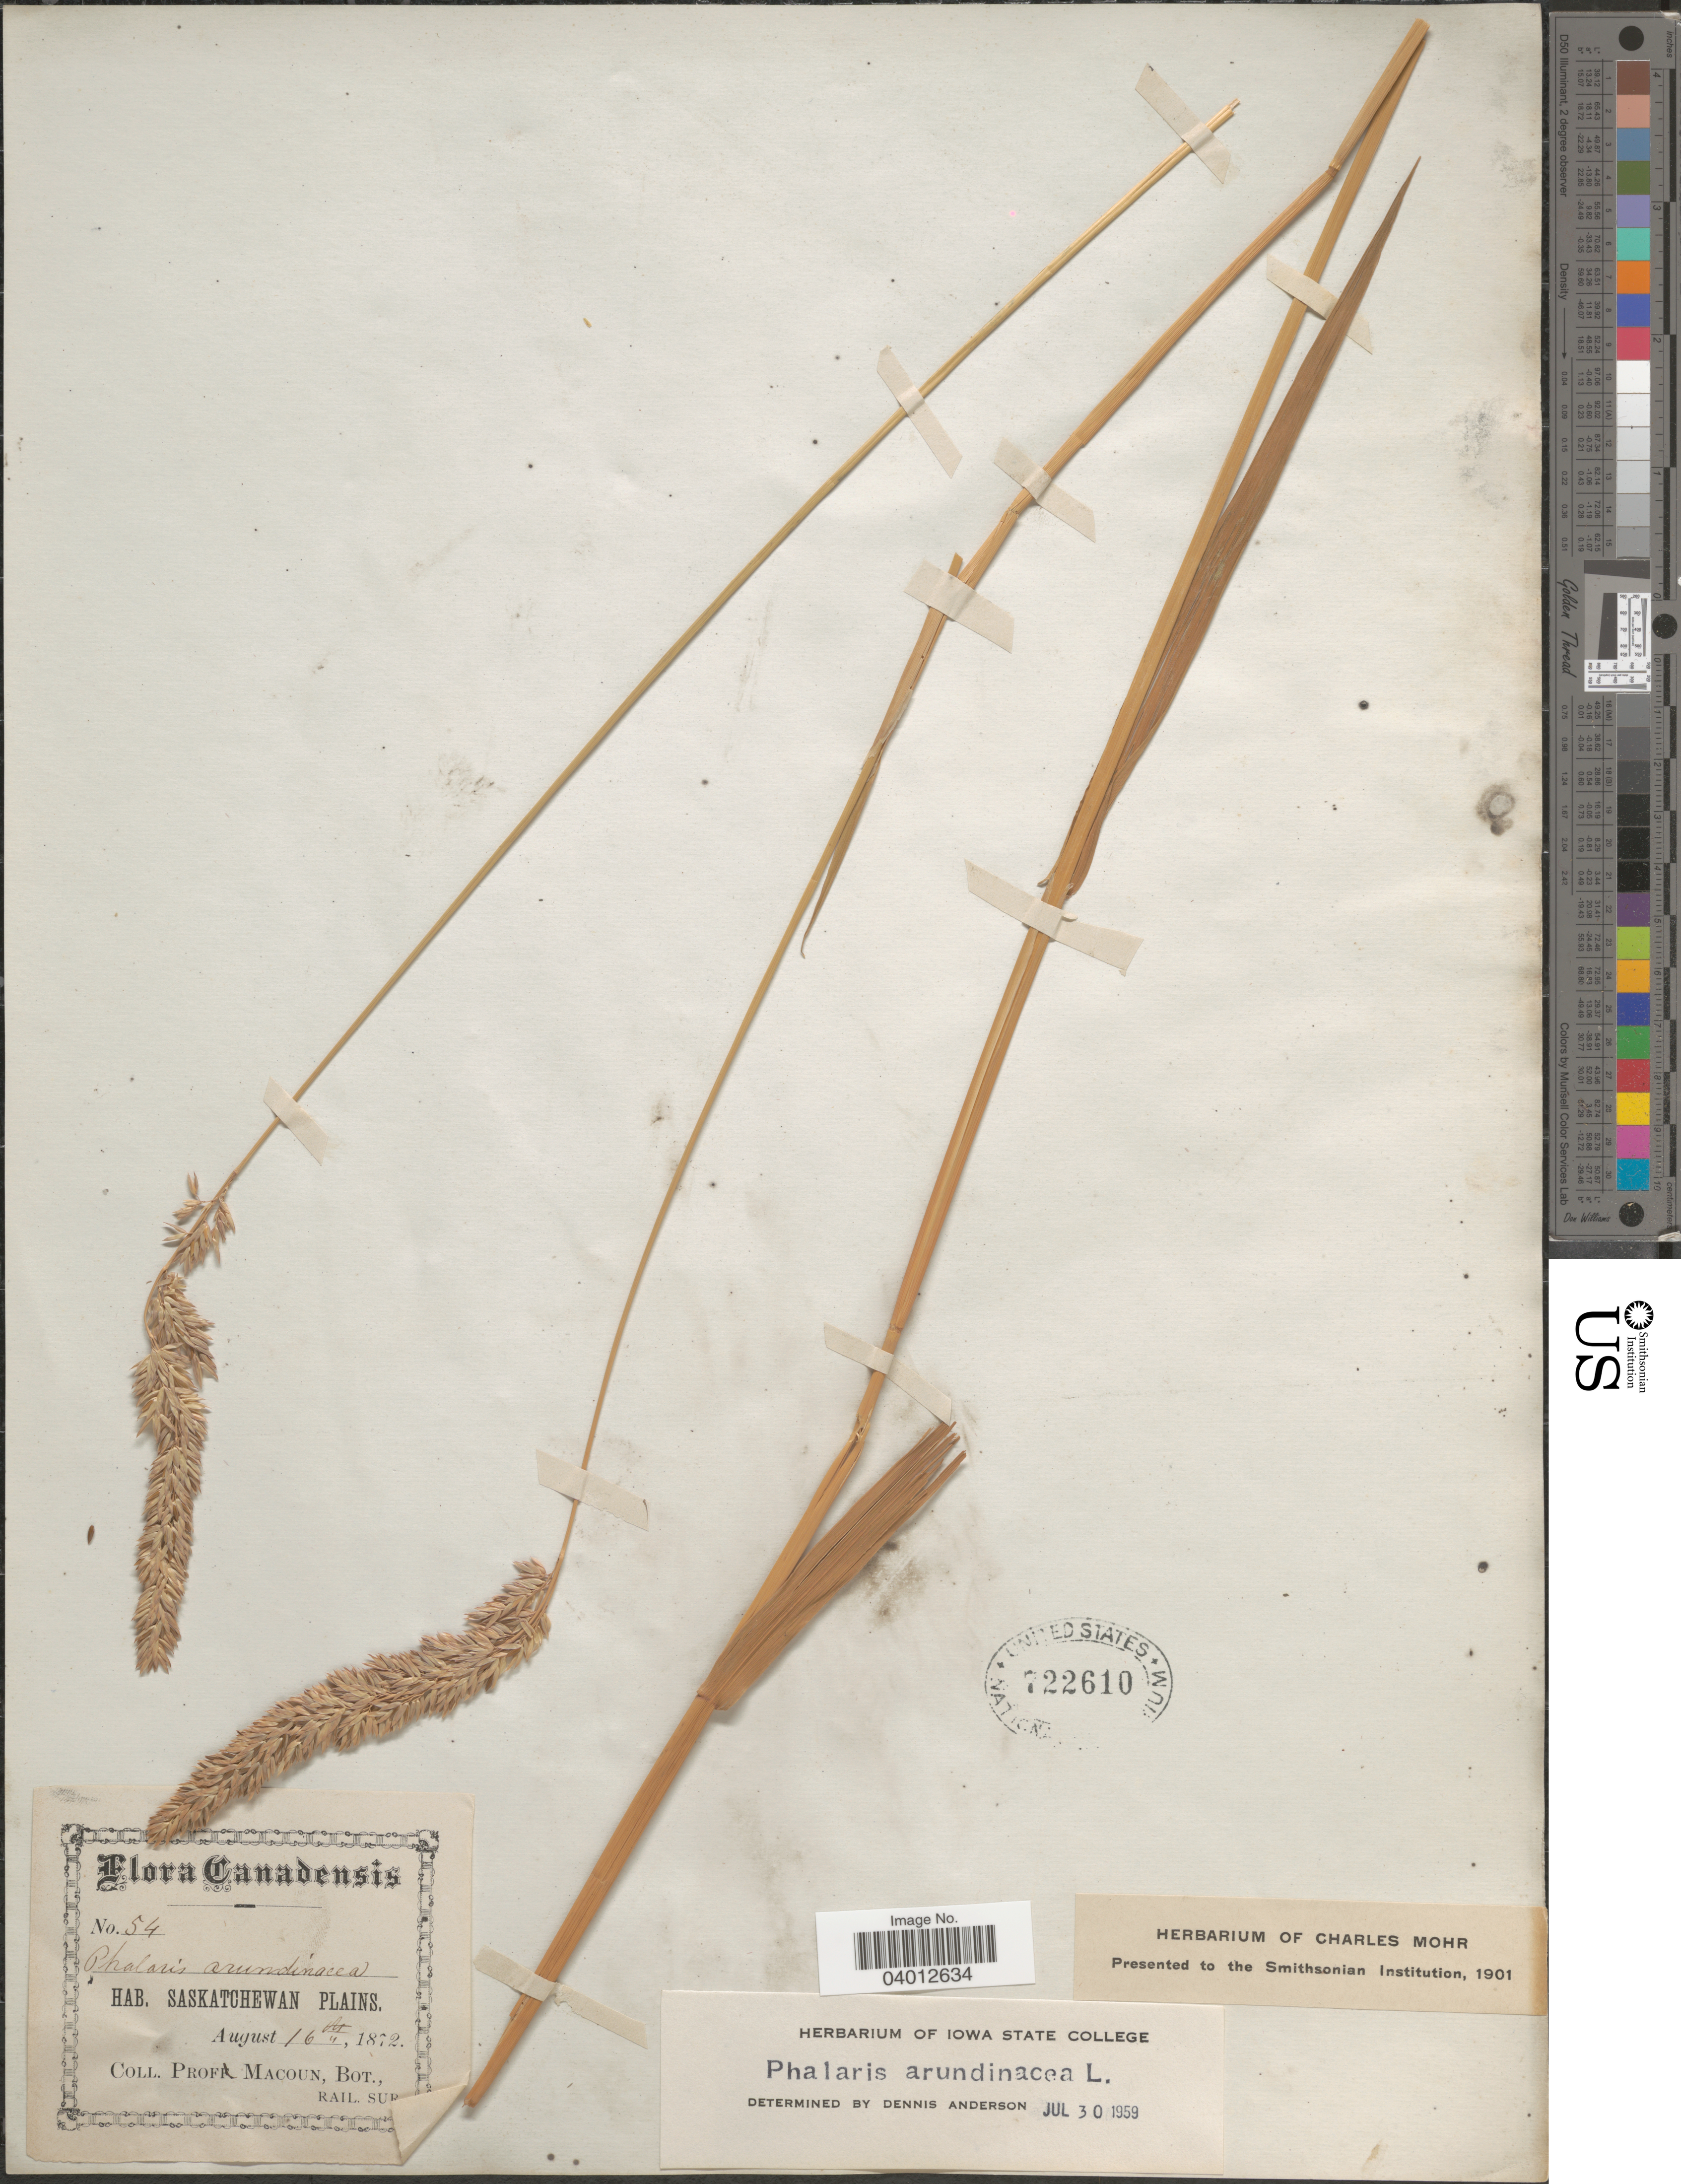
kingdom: Plantae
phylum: Tracheophyta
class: Liliopsida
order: Poales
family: Poaceae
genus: Phalaris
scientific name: Phalaris arundinacea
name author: L.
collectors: Prof. Macoun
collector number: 54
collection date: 1872-08-16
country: Canada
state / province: Saskatchewan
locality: Saskatchewan Plains.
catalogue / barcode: US 722610